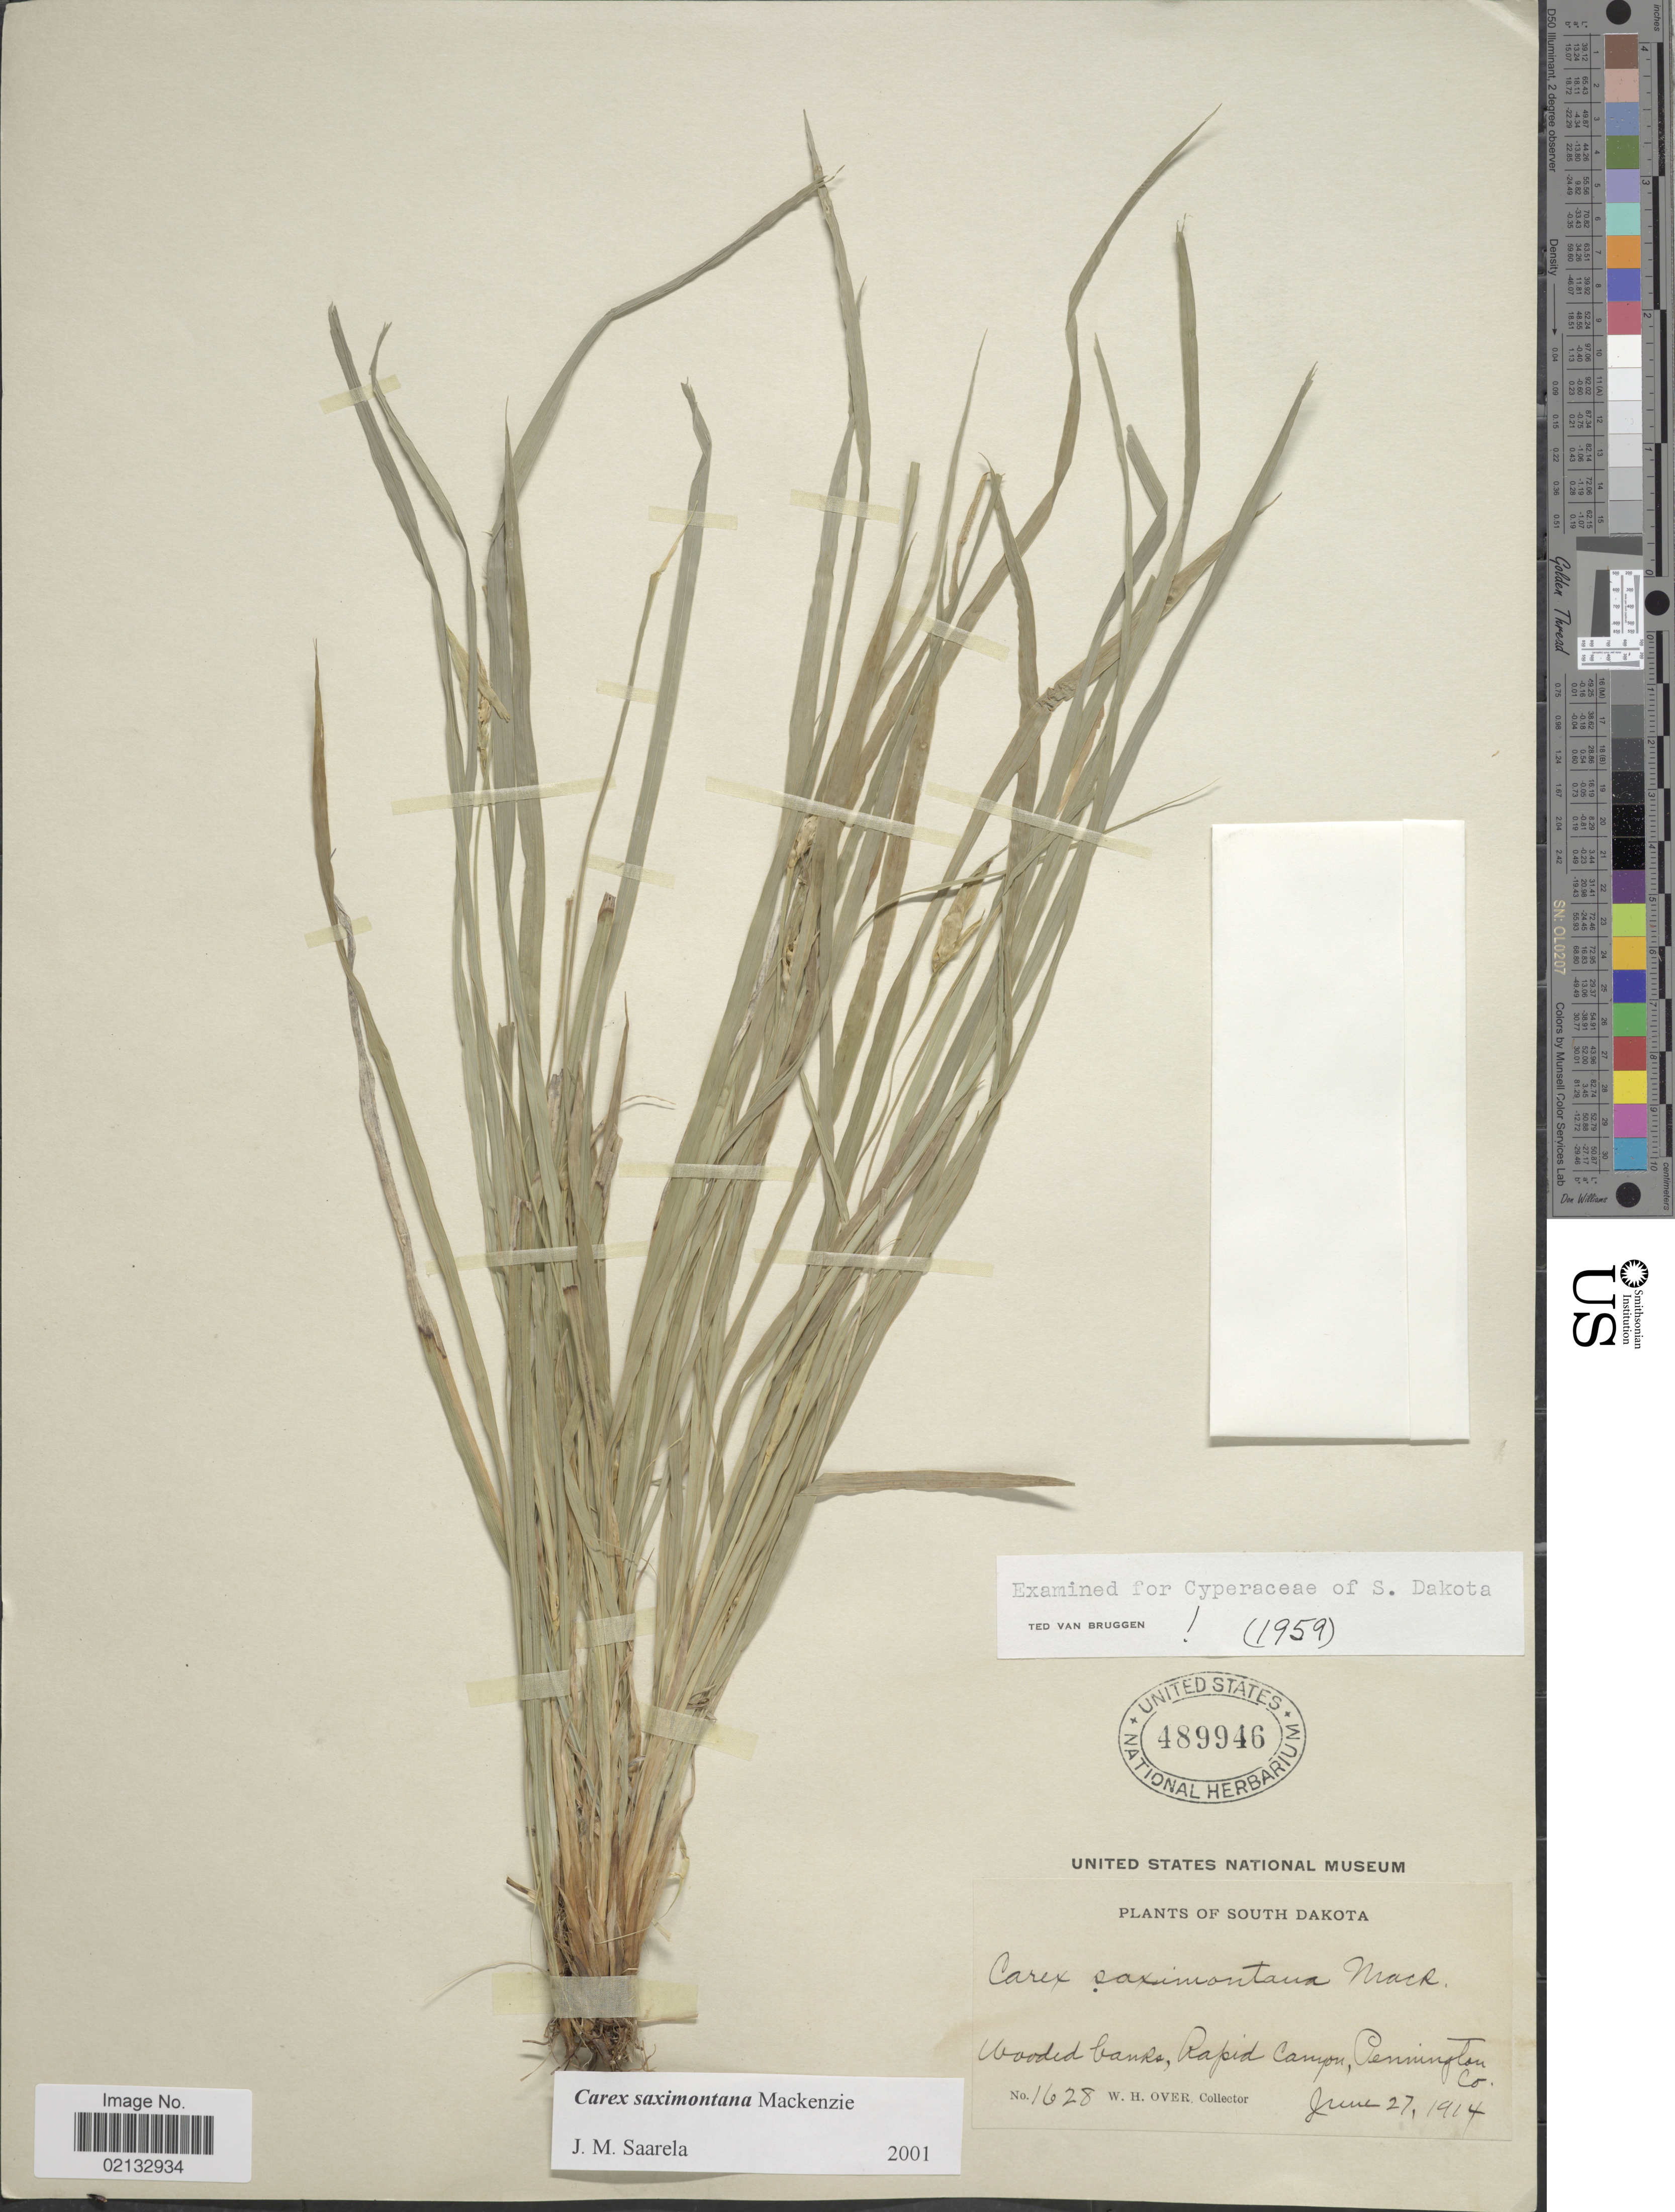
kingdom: Plantae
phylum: Tracheophyta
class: Liliopsida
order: Poales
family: Cyperaceae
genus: Carex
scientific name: Carex saximontana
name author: Mack.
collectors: W. Over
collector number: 1628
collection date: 1914-06-27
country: United States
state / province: South Dakota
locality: Wooded banks, Rapid Canyon, Pennington Co.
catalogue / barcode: US 489946